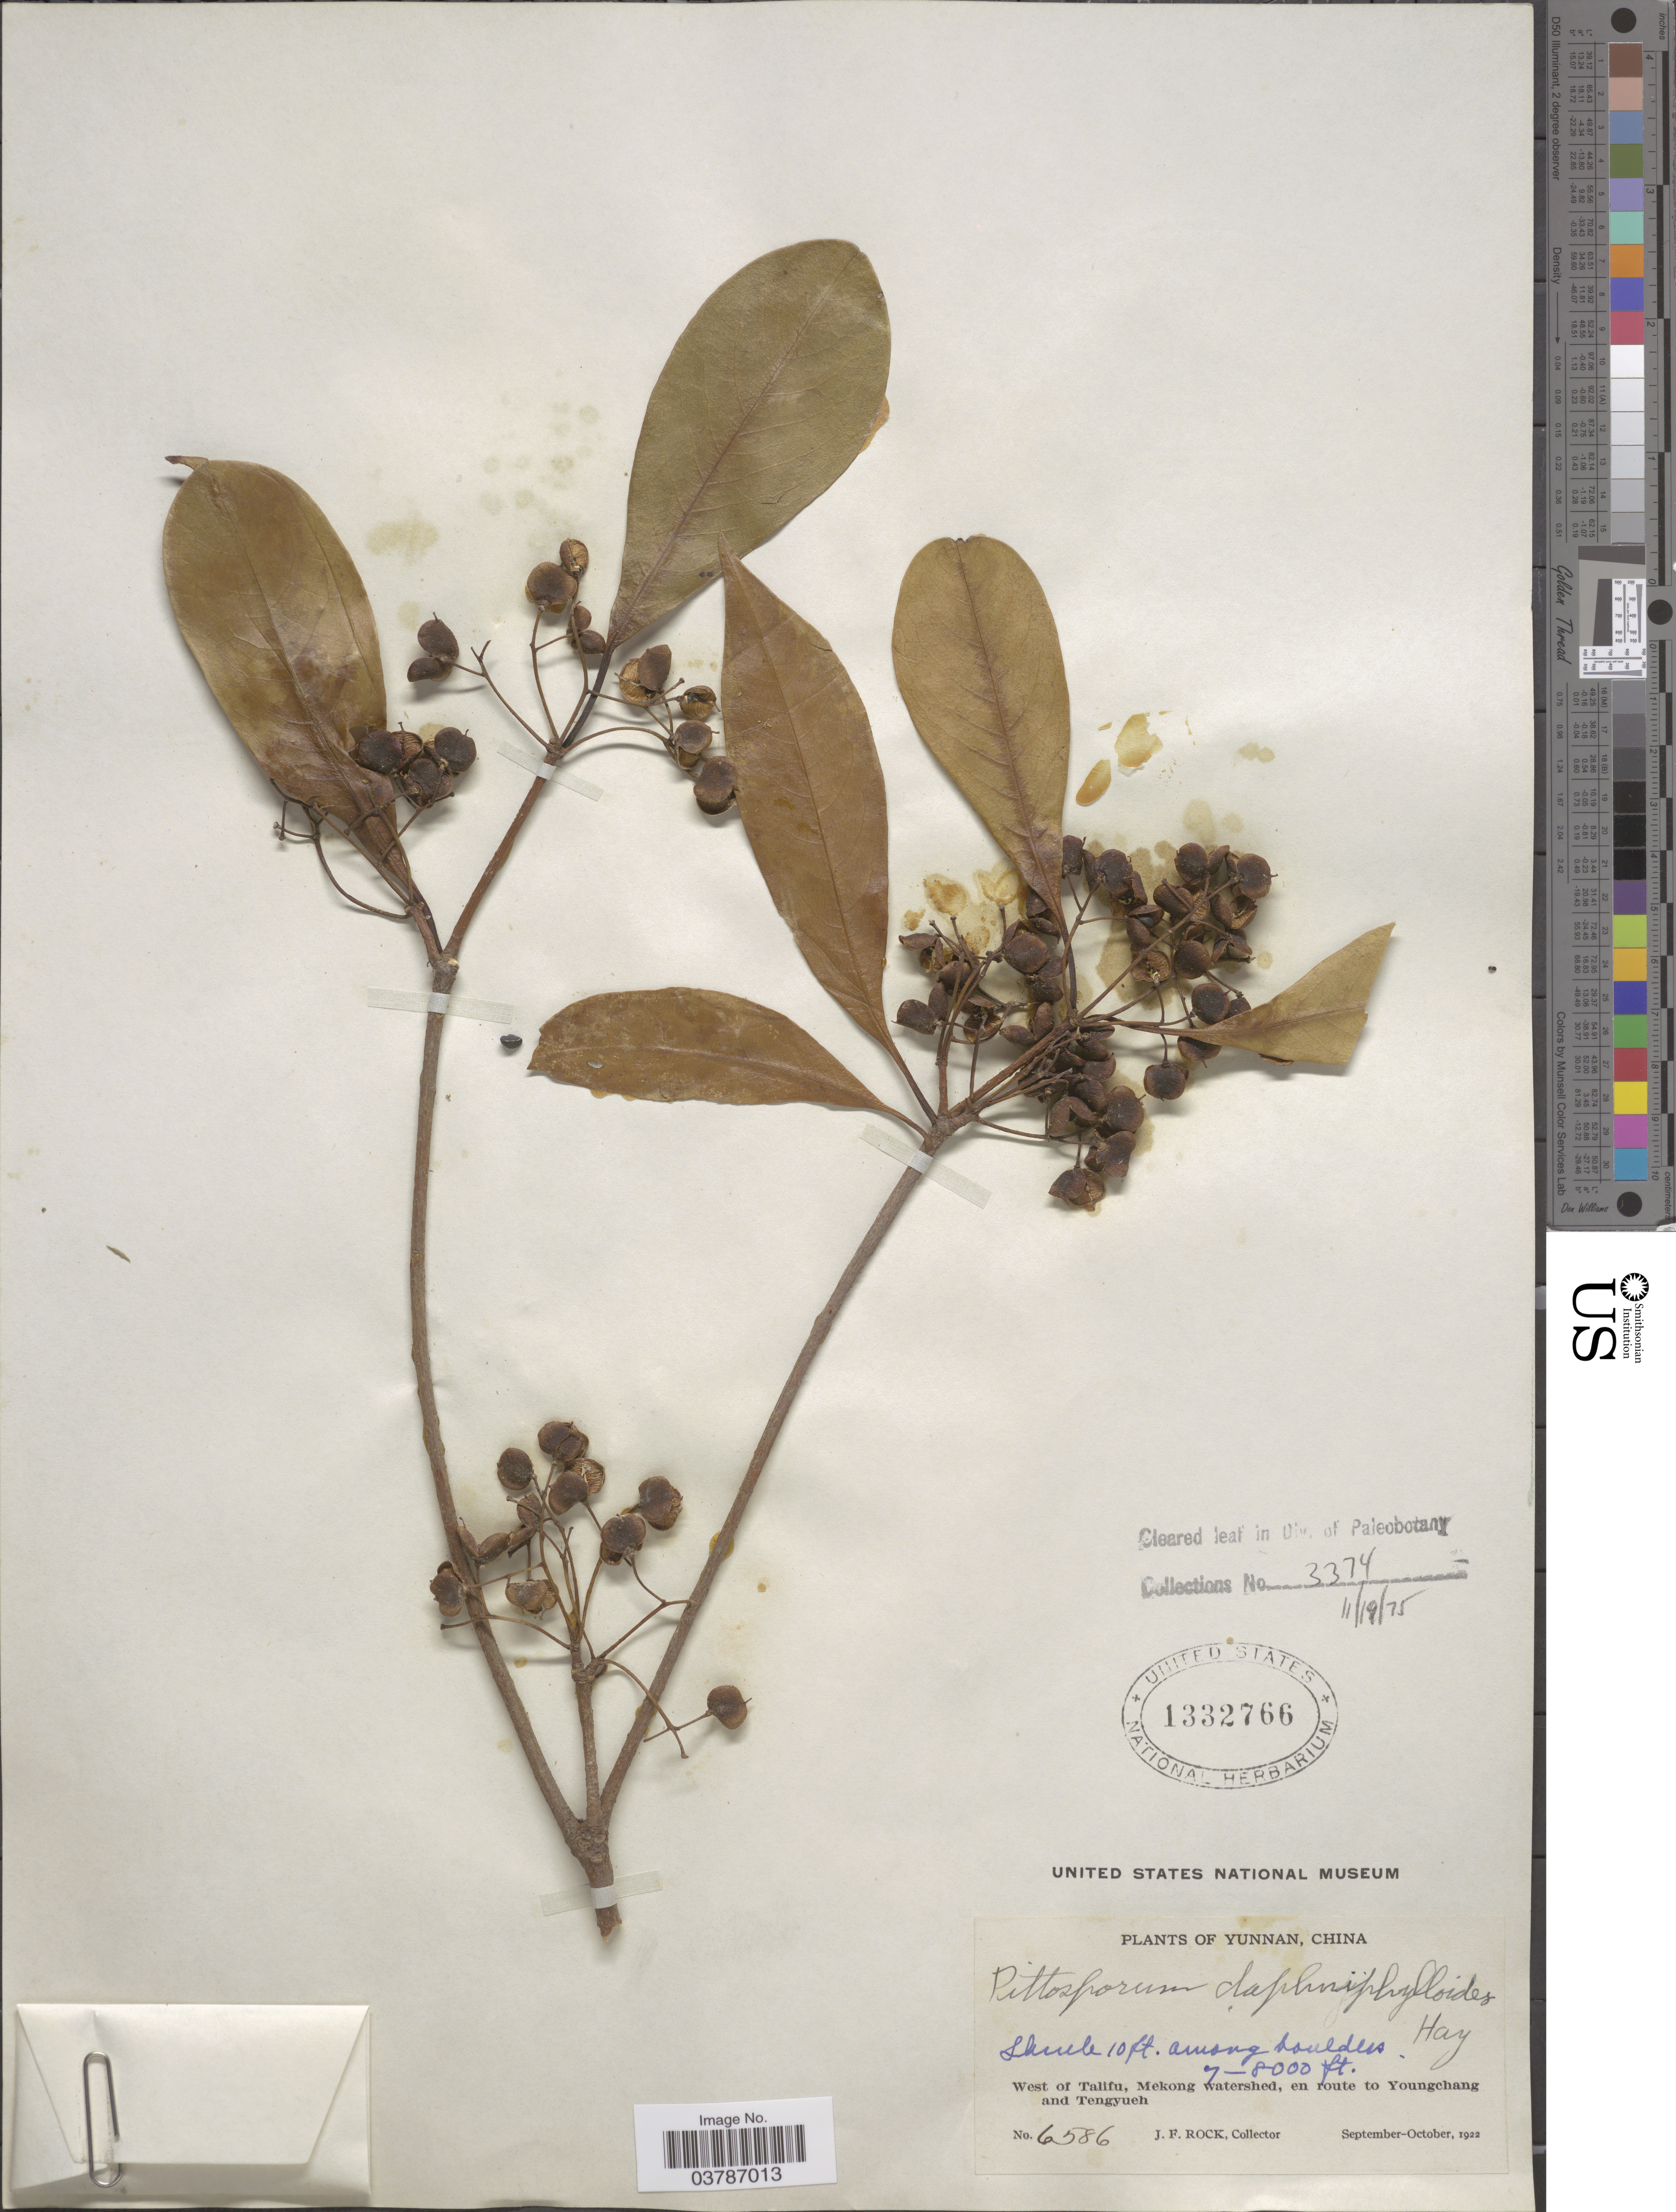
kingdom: Plantae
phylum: Tracheophyta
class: Magnoliopsida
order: Apiales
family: Pittosporaceae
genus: Pittosporum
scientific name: Pittosporum daphniphylloides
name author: Hayata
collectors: J. Rock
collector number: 6586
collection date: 1922-09/1922-10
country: China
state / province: Yunnan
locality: West of Talifu, Mekong watershed, en route to Youngchang and Tengyueh.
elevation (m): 2134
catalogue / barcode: US 1332766